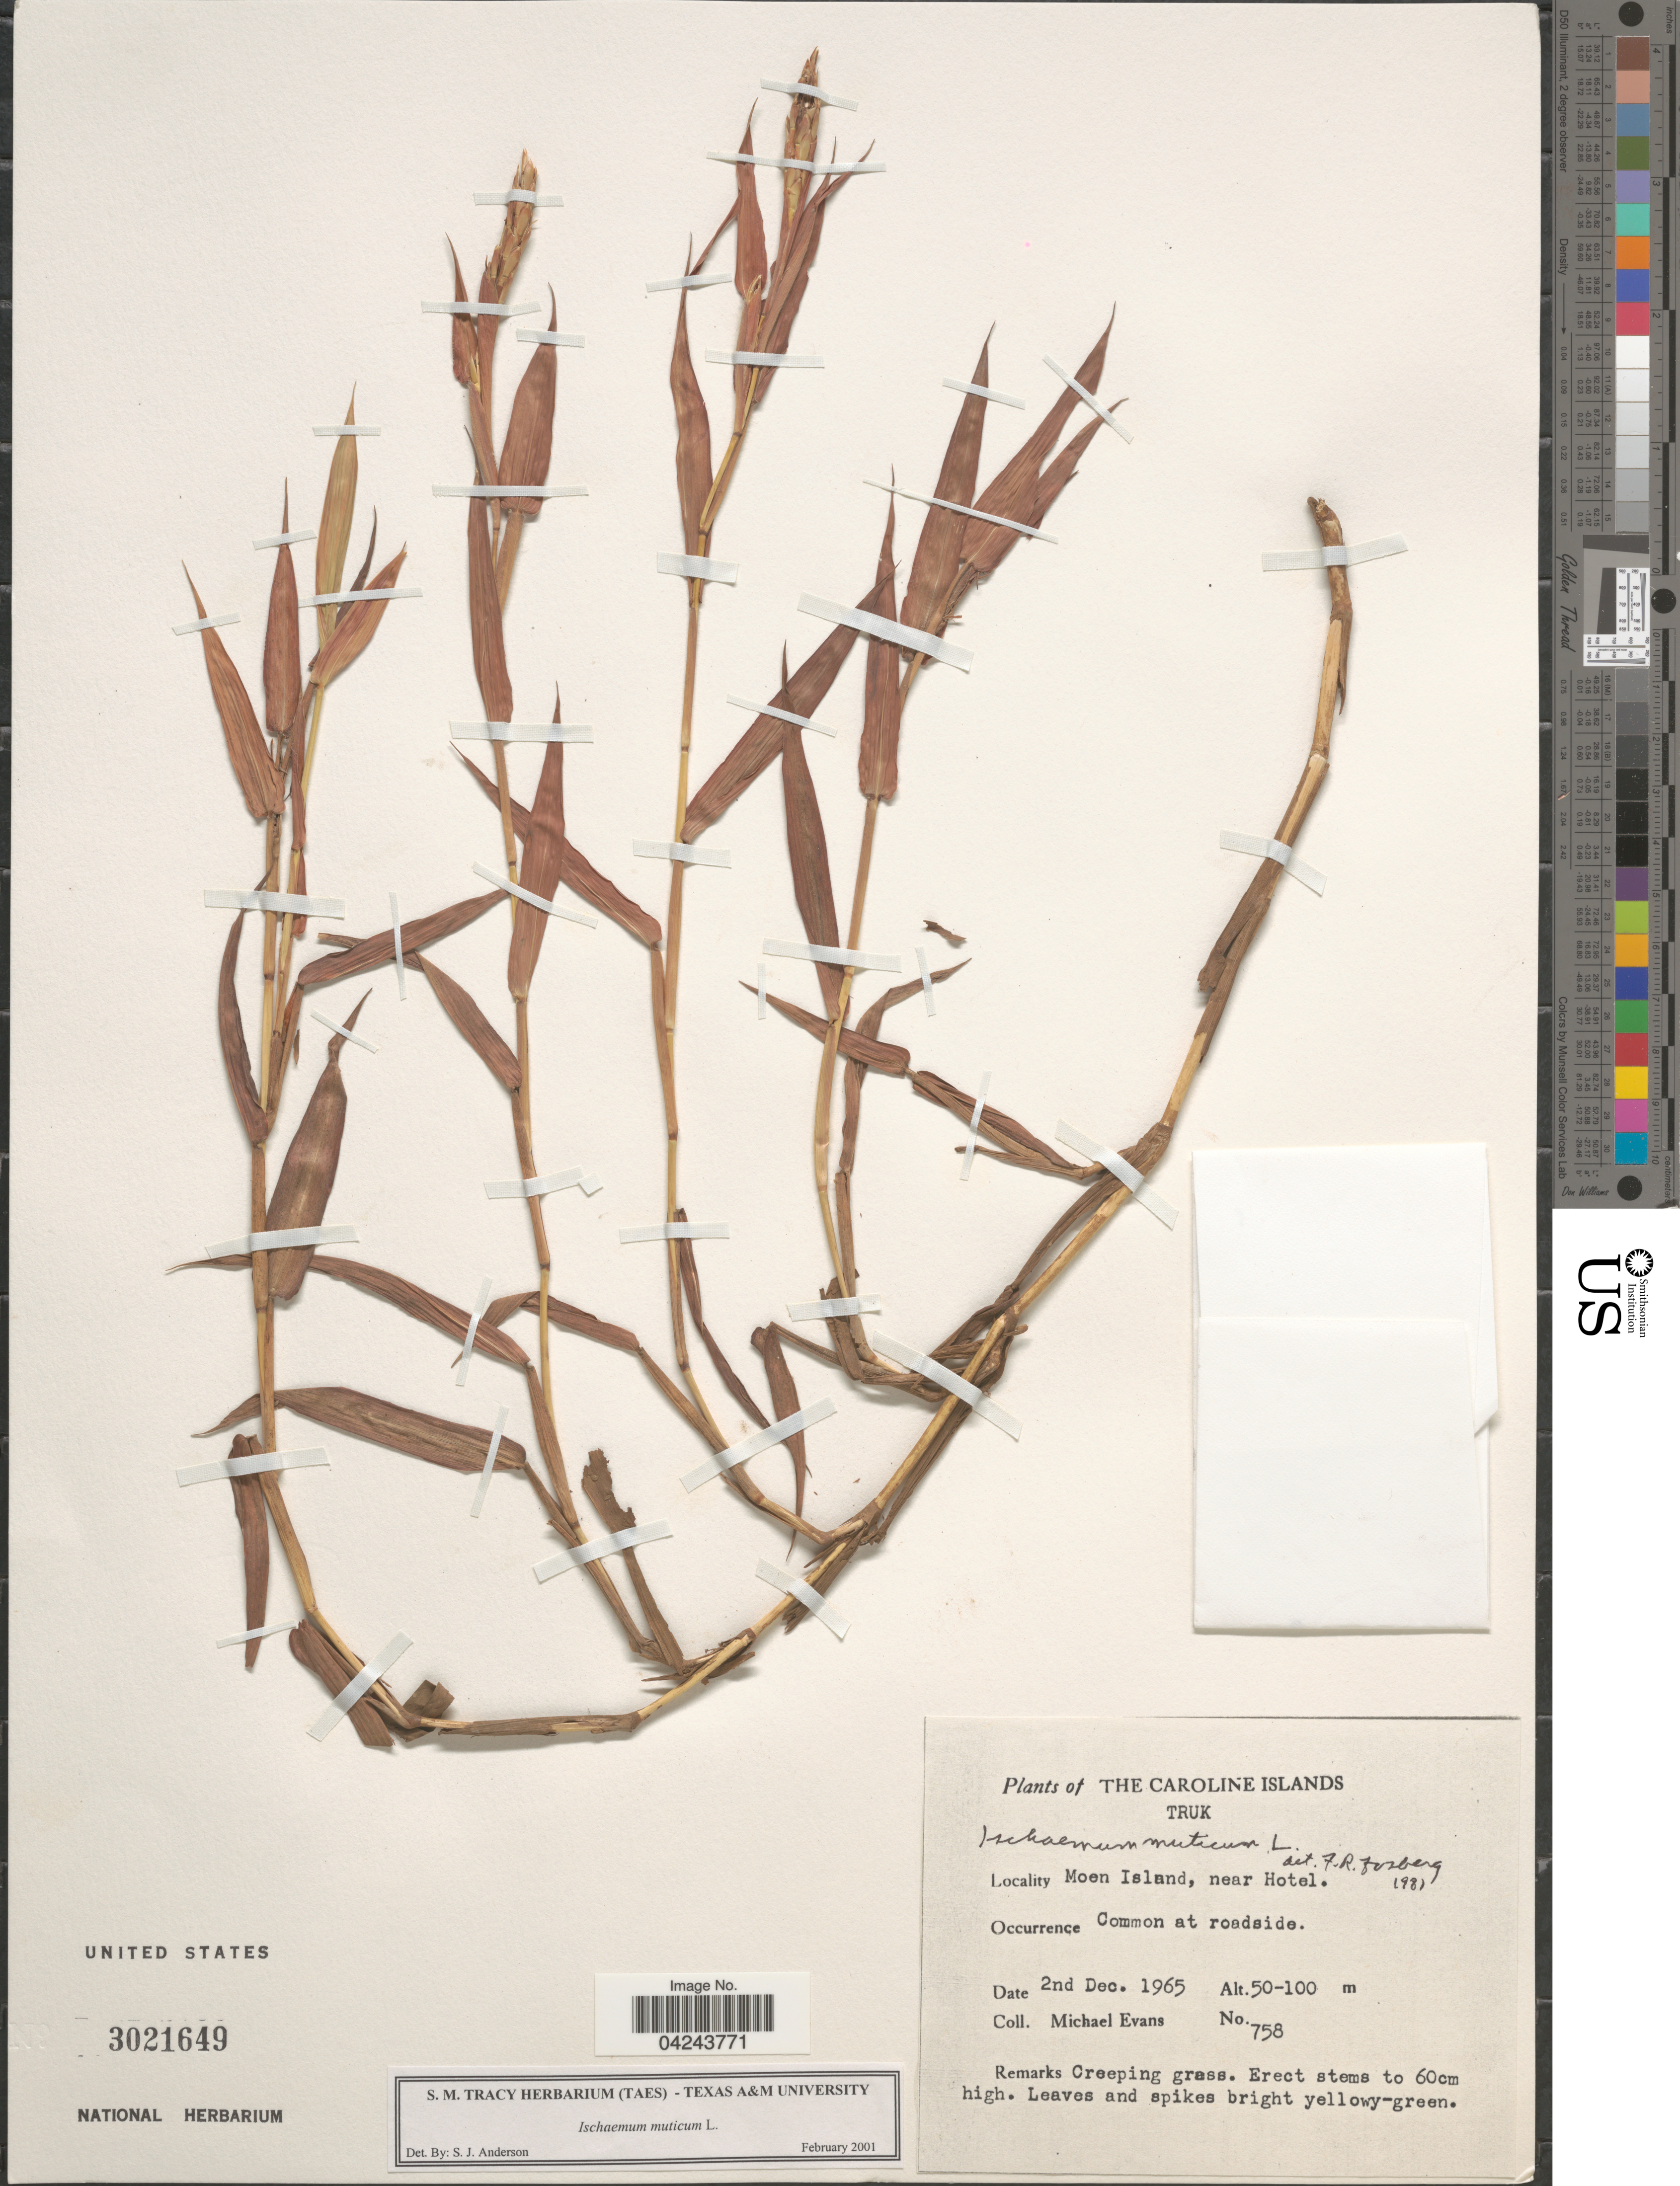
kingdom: Plantae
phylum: Tracheophyta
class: Liliopsida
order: Poales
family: Poaceae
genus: Ischaemum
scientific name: Ischaemum muticum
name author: L.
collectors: M. Evans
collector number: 758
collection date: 1965-12-02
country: Micronesia, Federated States of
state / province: Truk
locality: Caroline Islands. Moen Island, near Hotel.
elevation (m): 50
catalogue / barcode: US 3021649